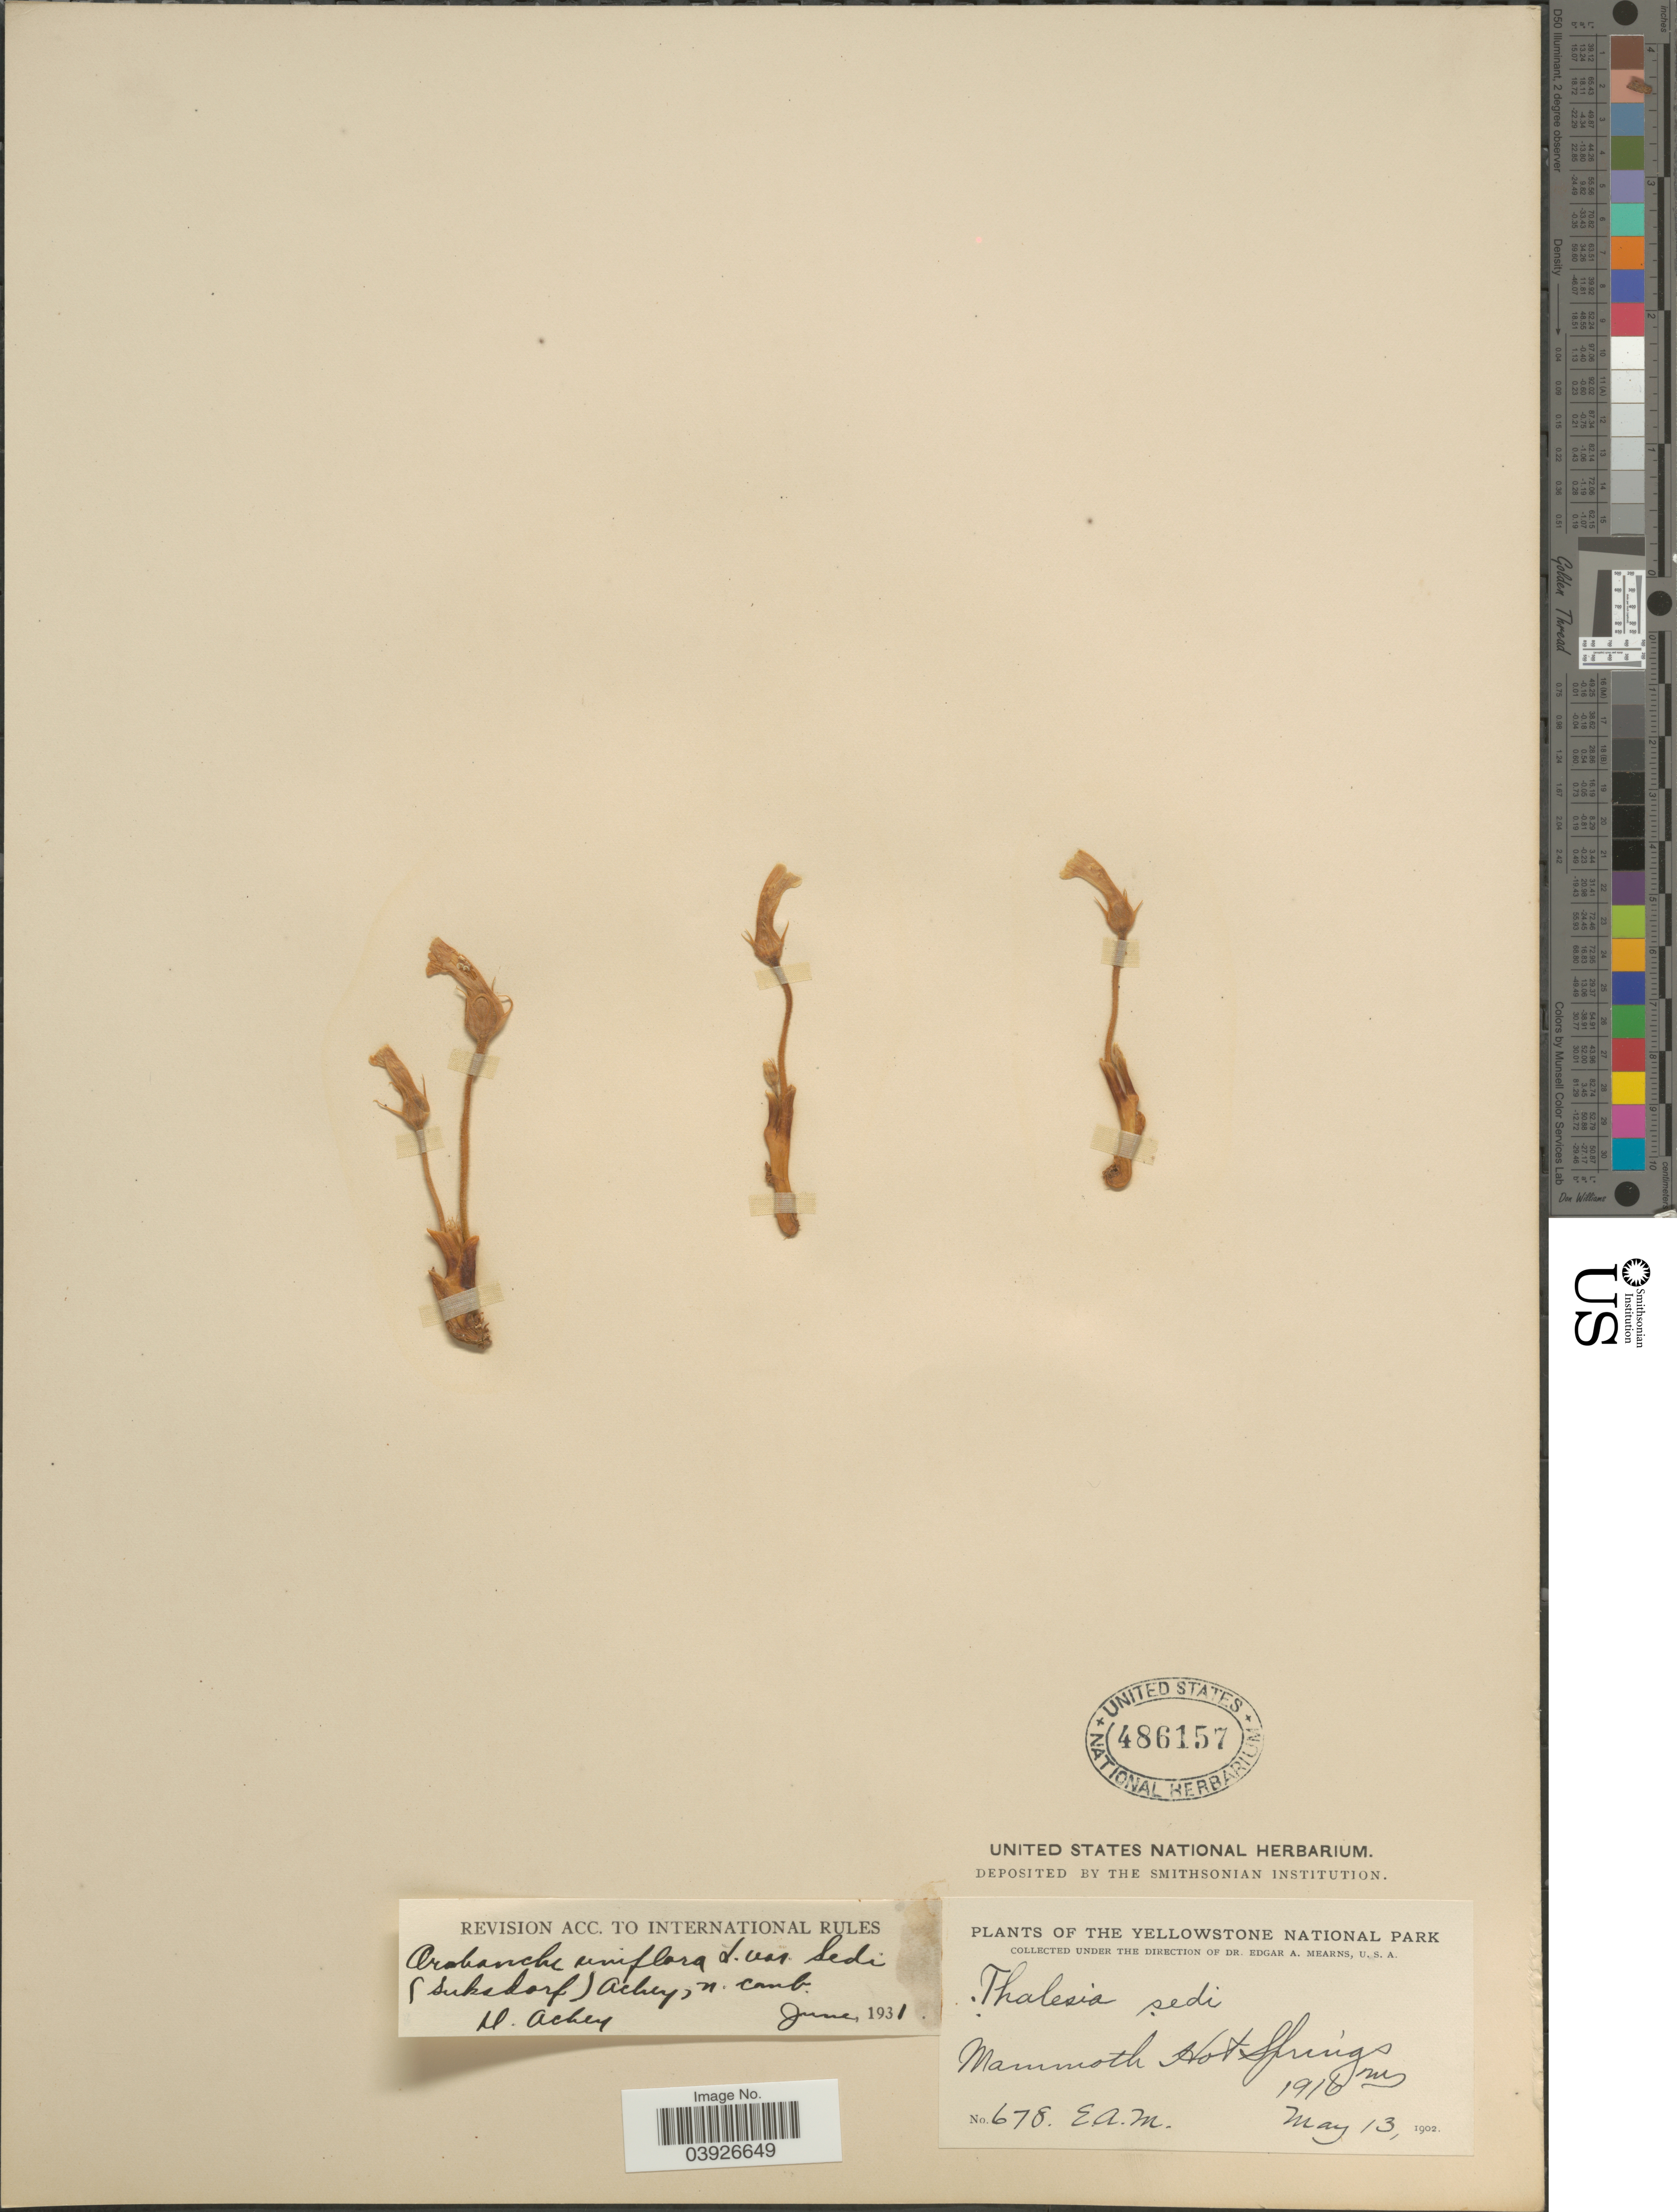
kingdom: Plantae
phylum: Tracheophyta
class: Magnoliopsida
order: Lamiales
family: Orobanchaceae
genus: Aphyllon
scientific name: Aphyllon sedi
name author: Suksd.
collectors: E. A. Mearns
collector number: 678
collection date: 1902-05-13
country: United States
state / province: Wyoming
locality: The Yellowstone National Park. Mammoth Hot Springs.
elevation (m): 1916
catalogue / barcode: US 486157